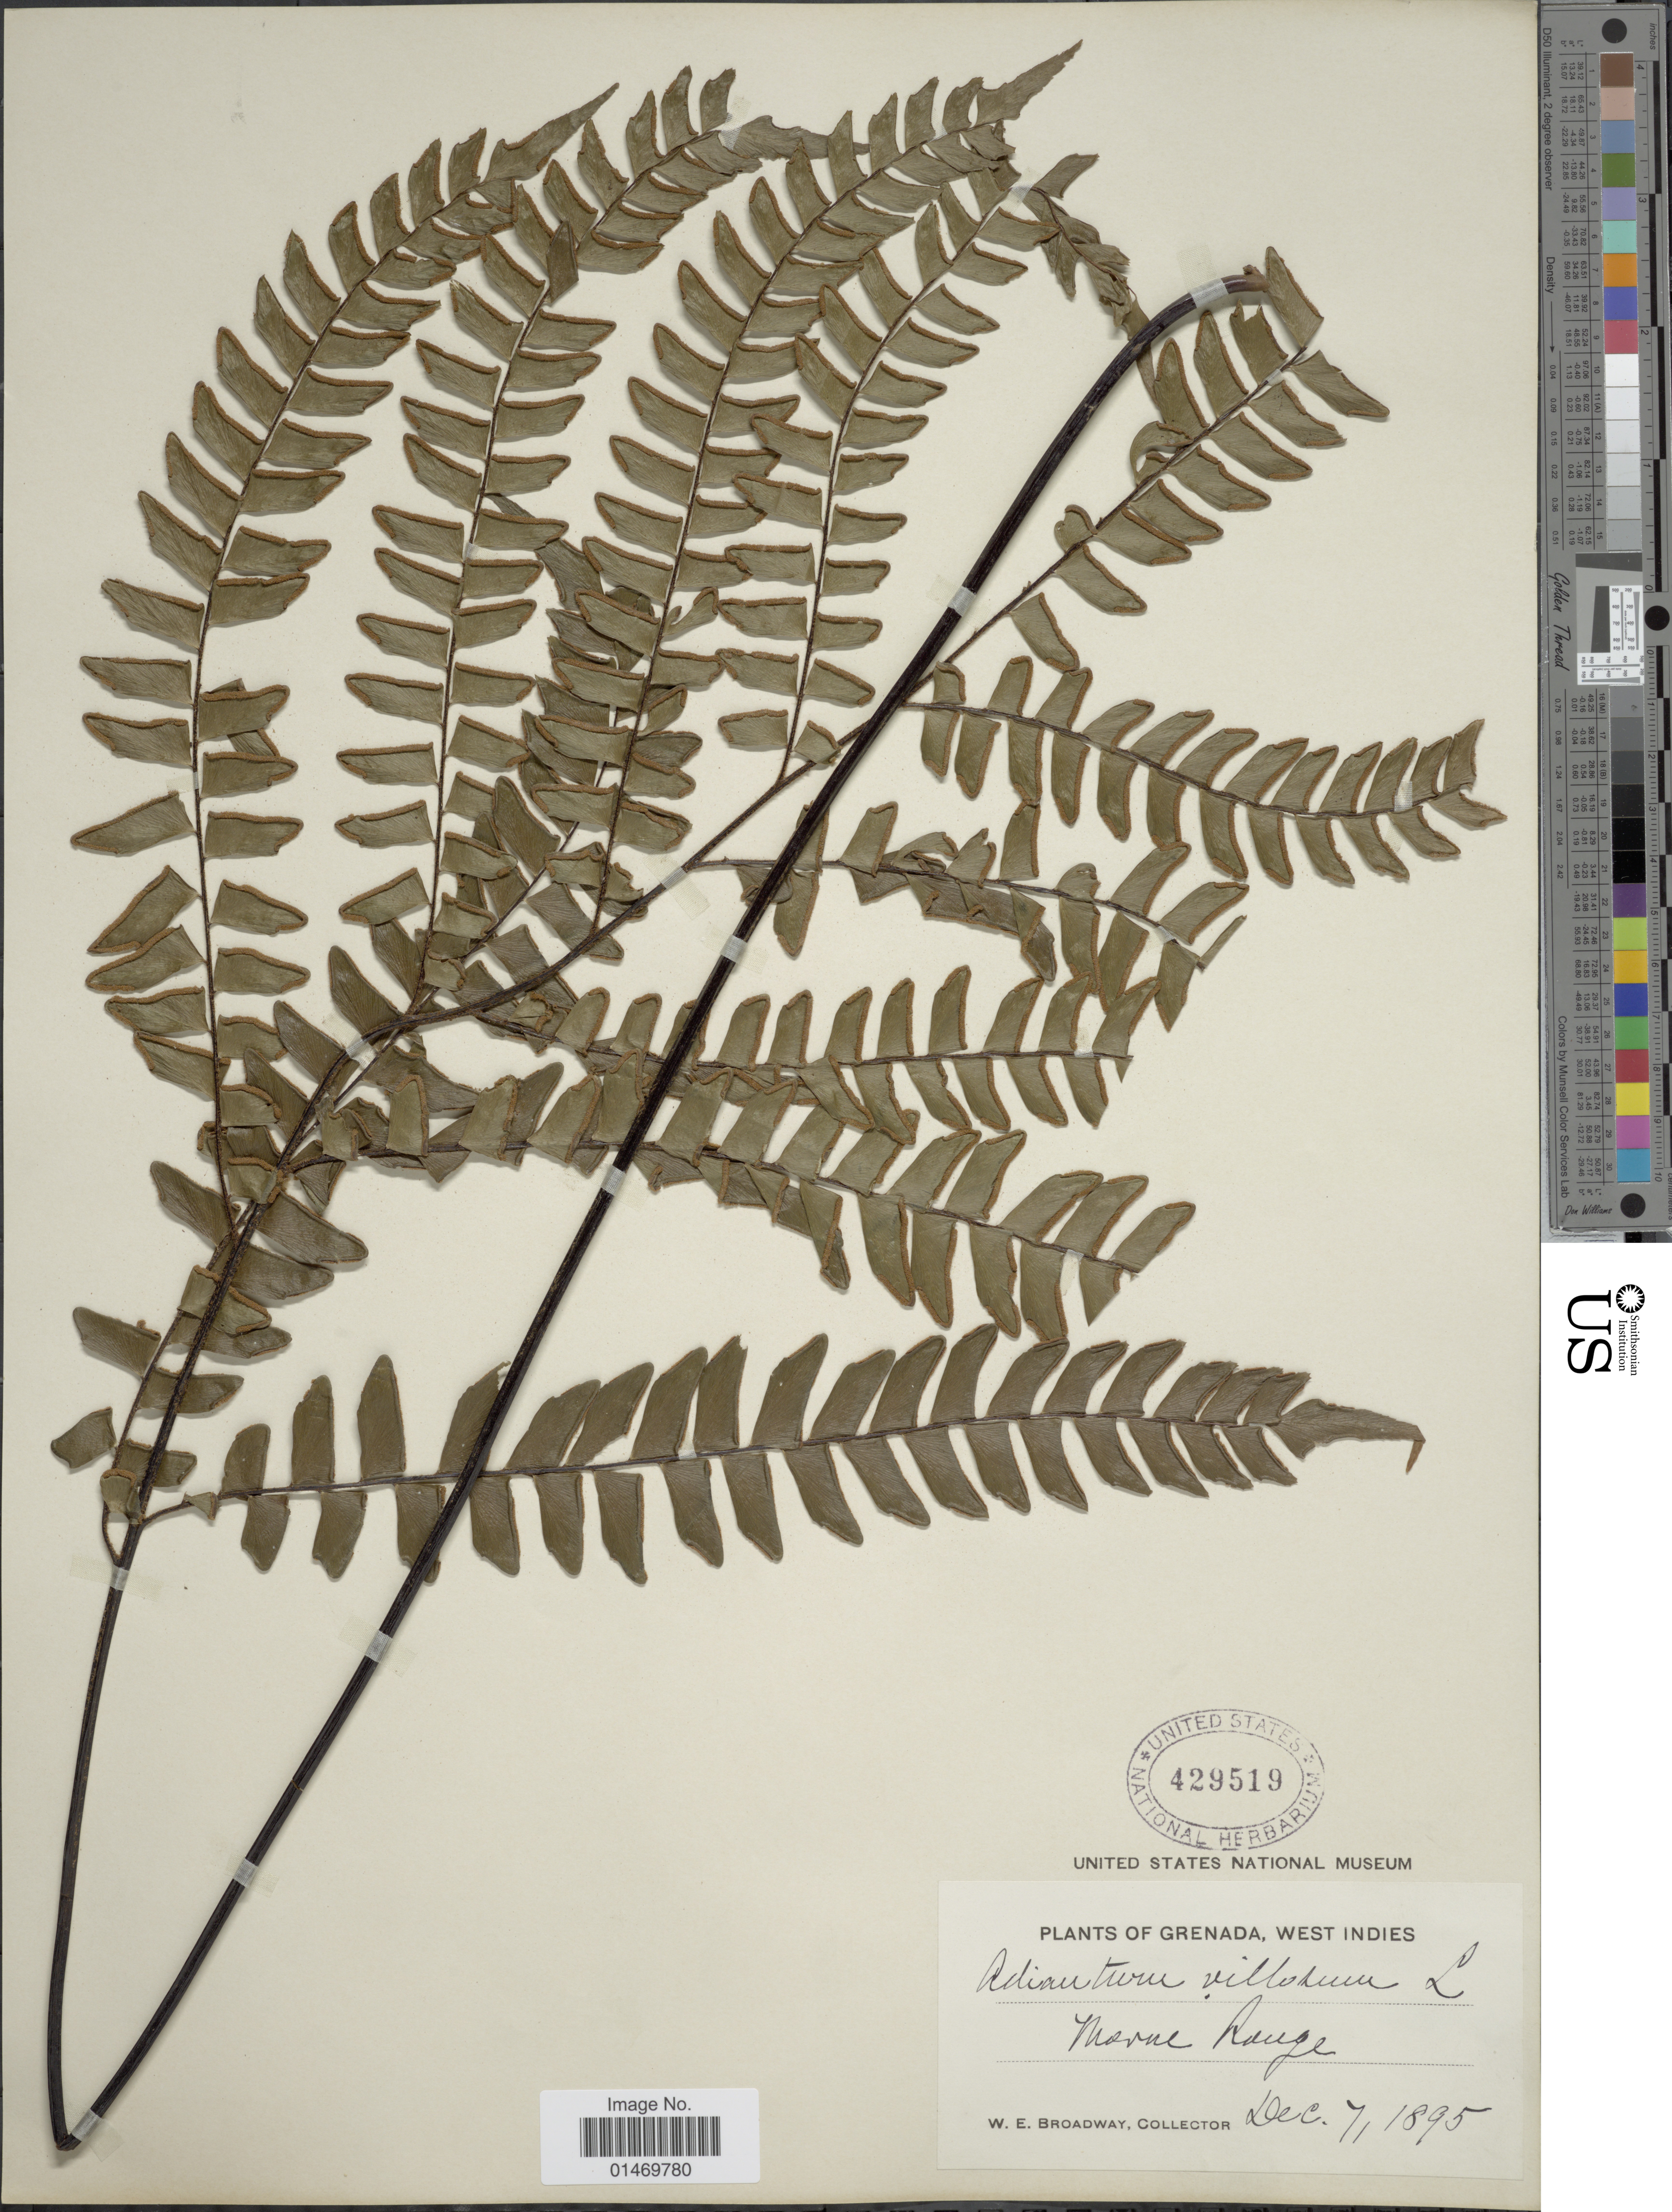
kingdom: Plantae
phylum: Tracheophyta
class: Polypodiopsida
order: Polypodiales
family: Pteridaceae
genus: Adiantum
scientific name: Adiantum villosum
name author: L.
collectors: W. E. Broadway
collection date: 1895-12-07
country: Grenada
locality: Grenada, West Indies, Morne Rouge.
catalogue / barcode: US 429519